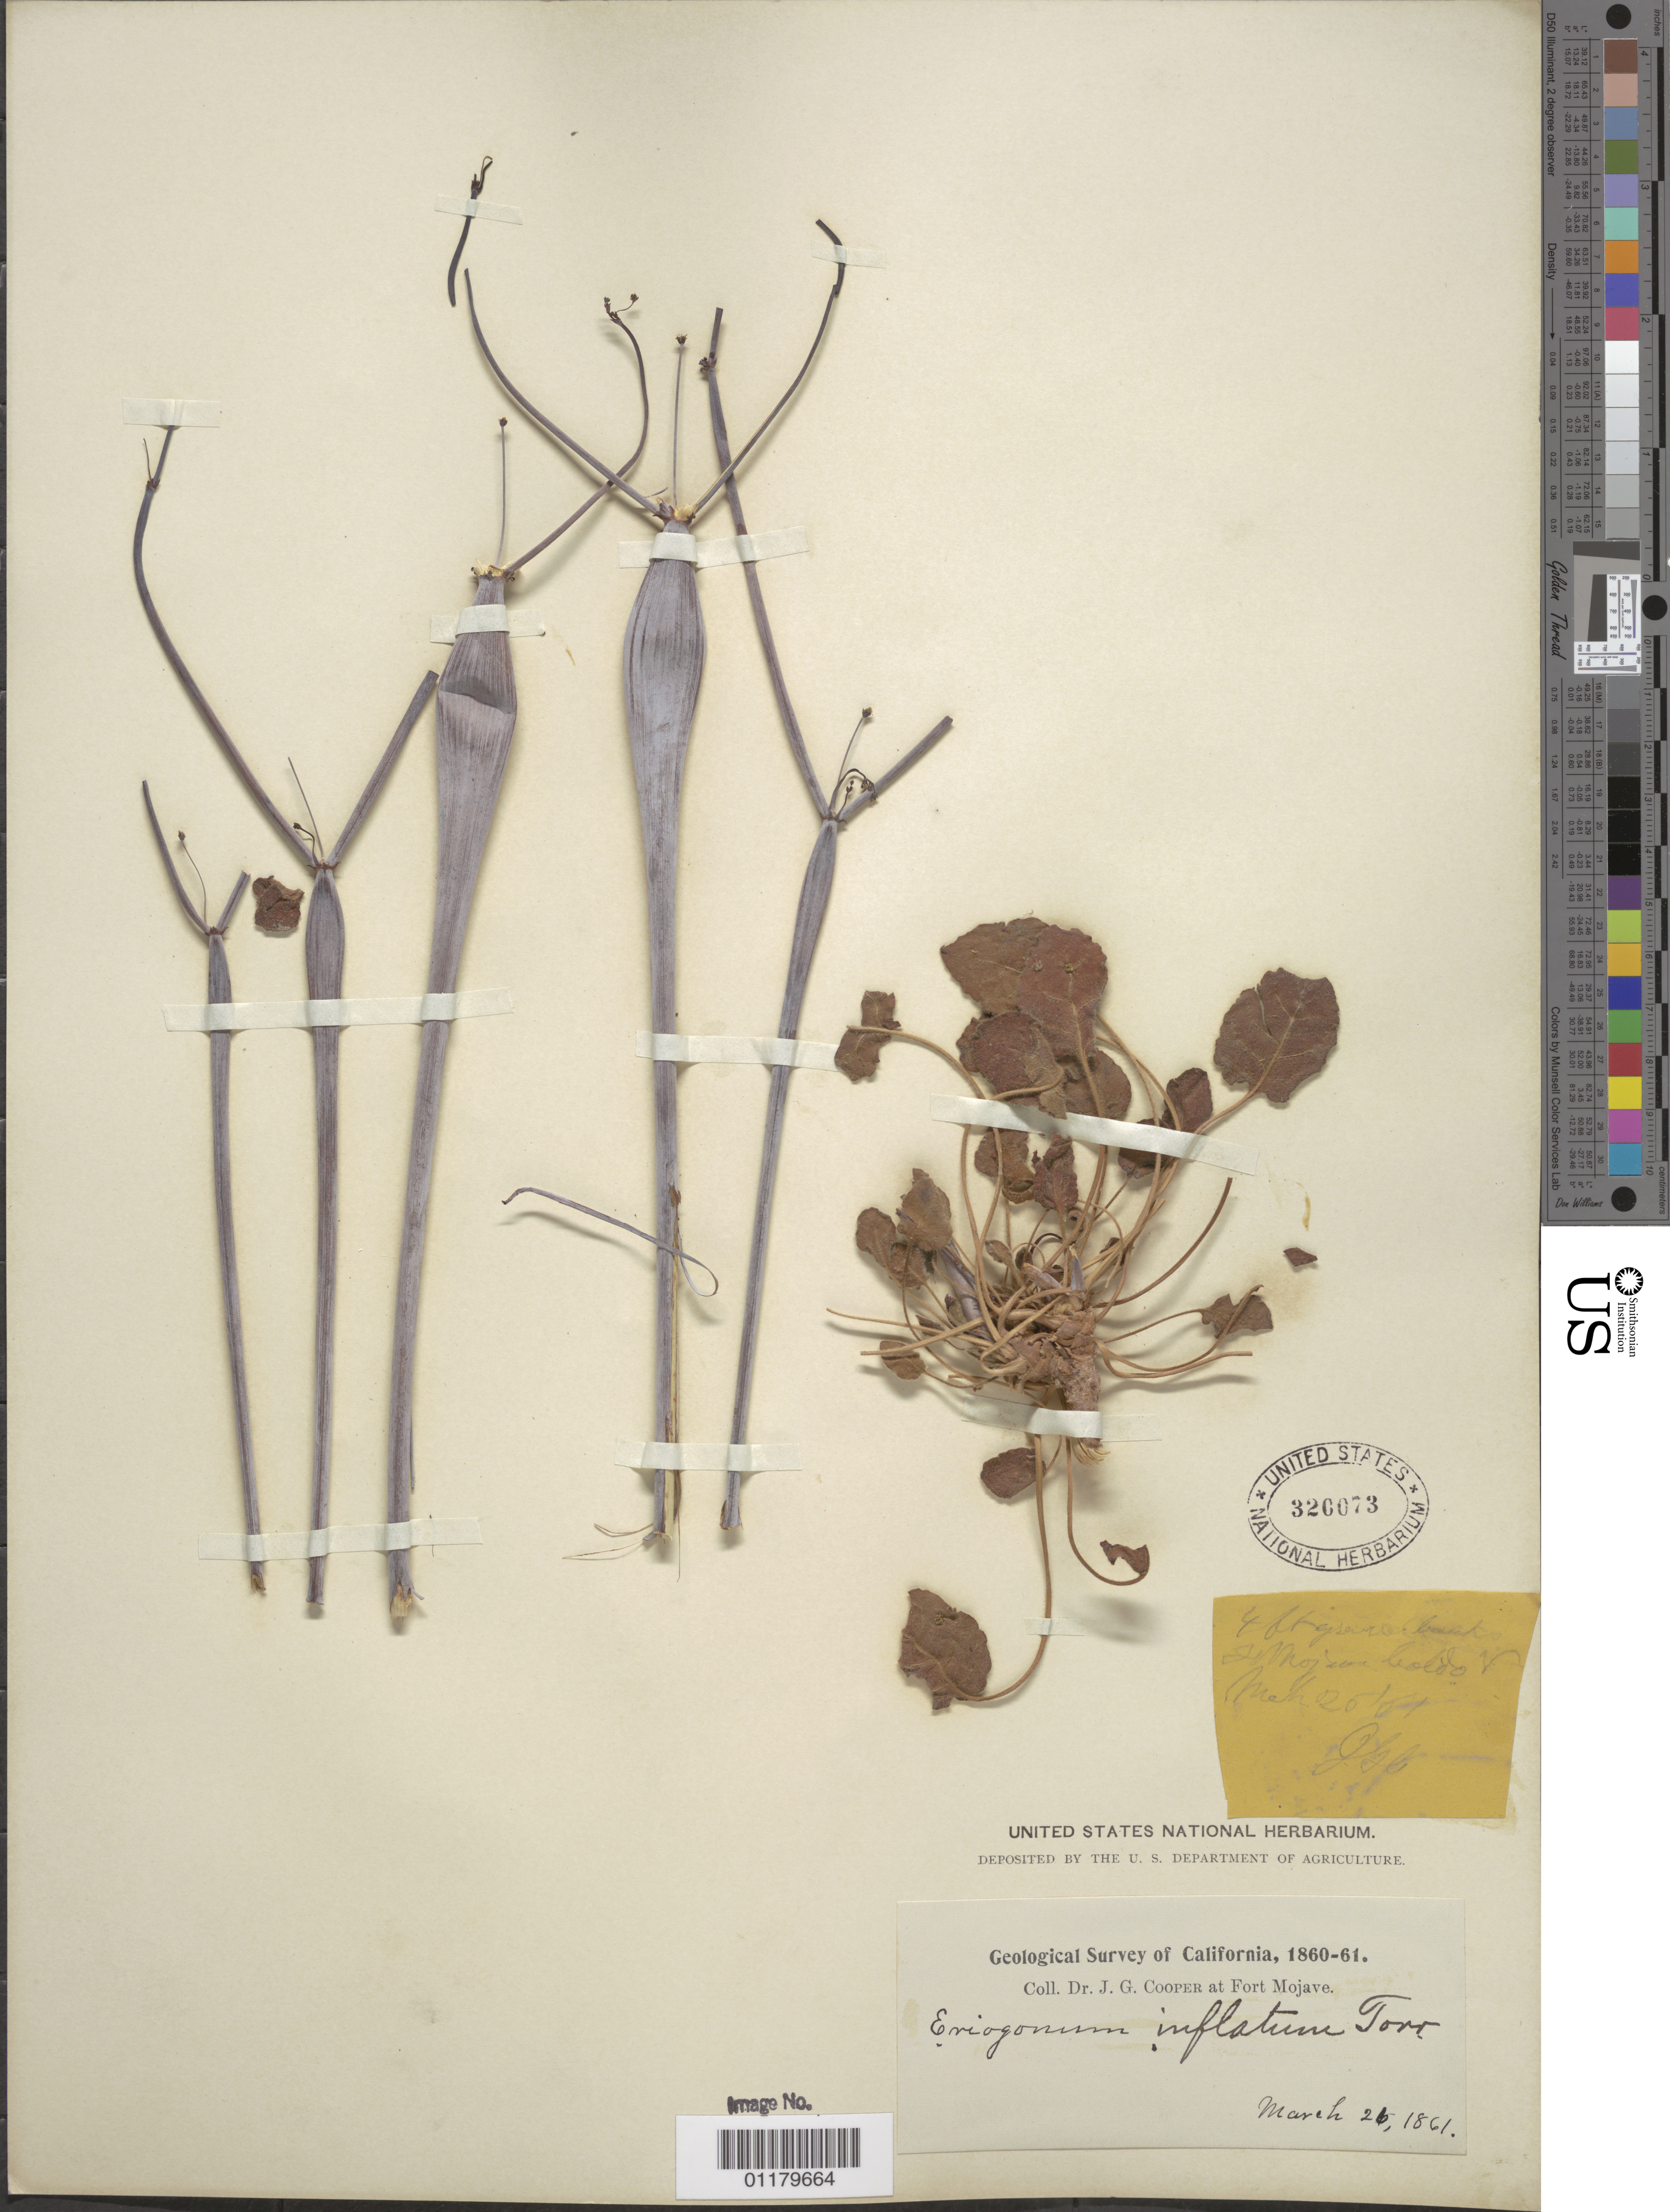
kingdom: Plantae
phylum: Tracheophyta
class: Magnoliopsida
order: Caryophyllales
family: Polygonaceae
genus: Eriogonum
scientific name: Eriogonum inflatum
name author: Torr. & Frém.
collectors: J. G. Cooper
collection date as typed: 21 Mar 1861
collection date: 1861-03-21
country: United States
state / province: California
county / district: San Bernardino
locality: At Fort Mojave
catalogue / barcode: US 320073